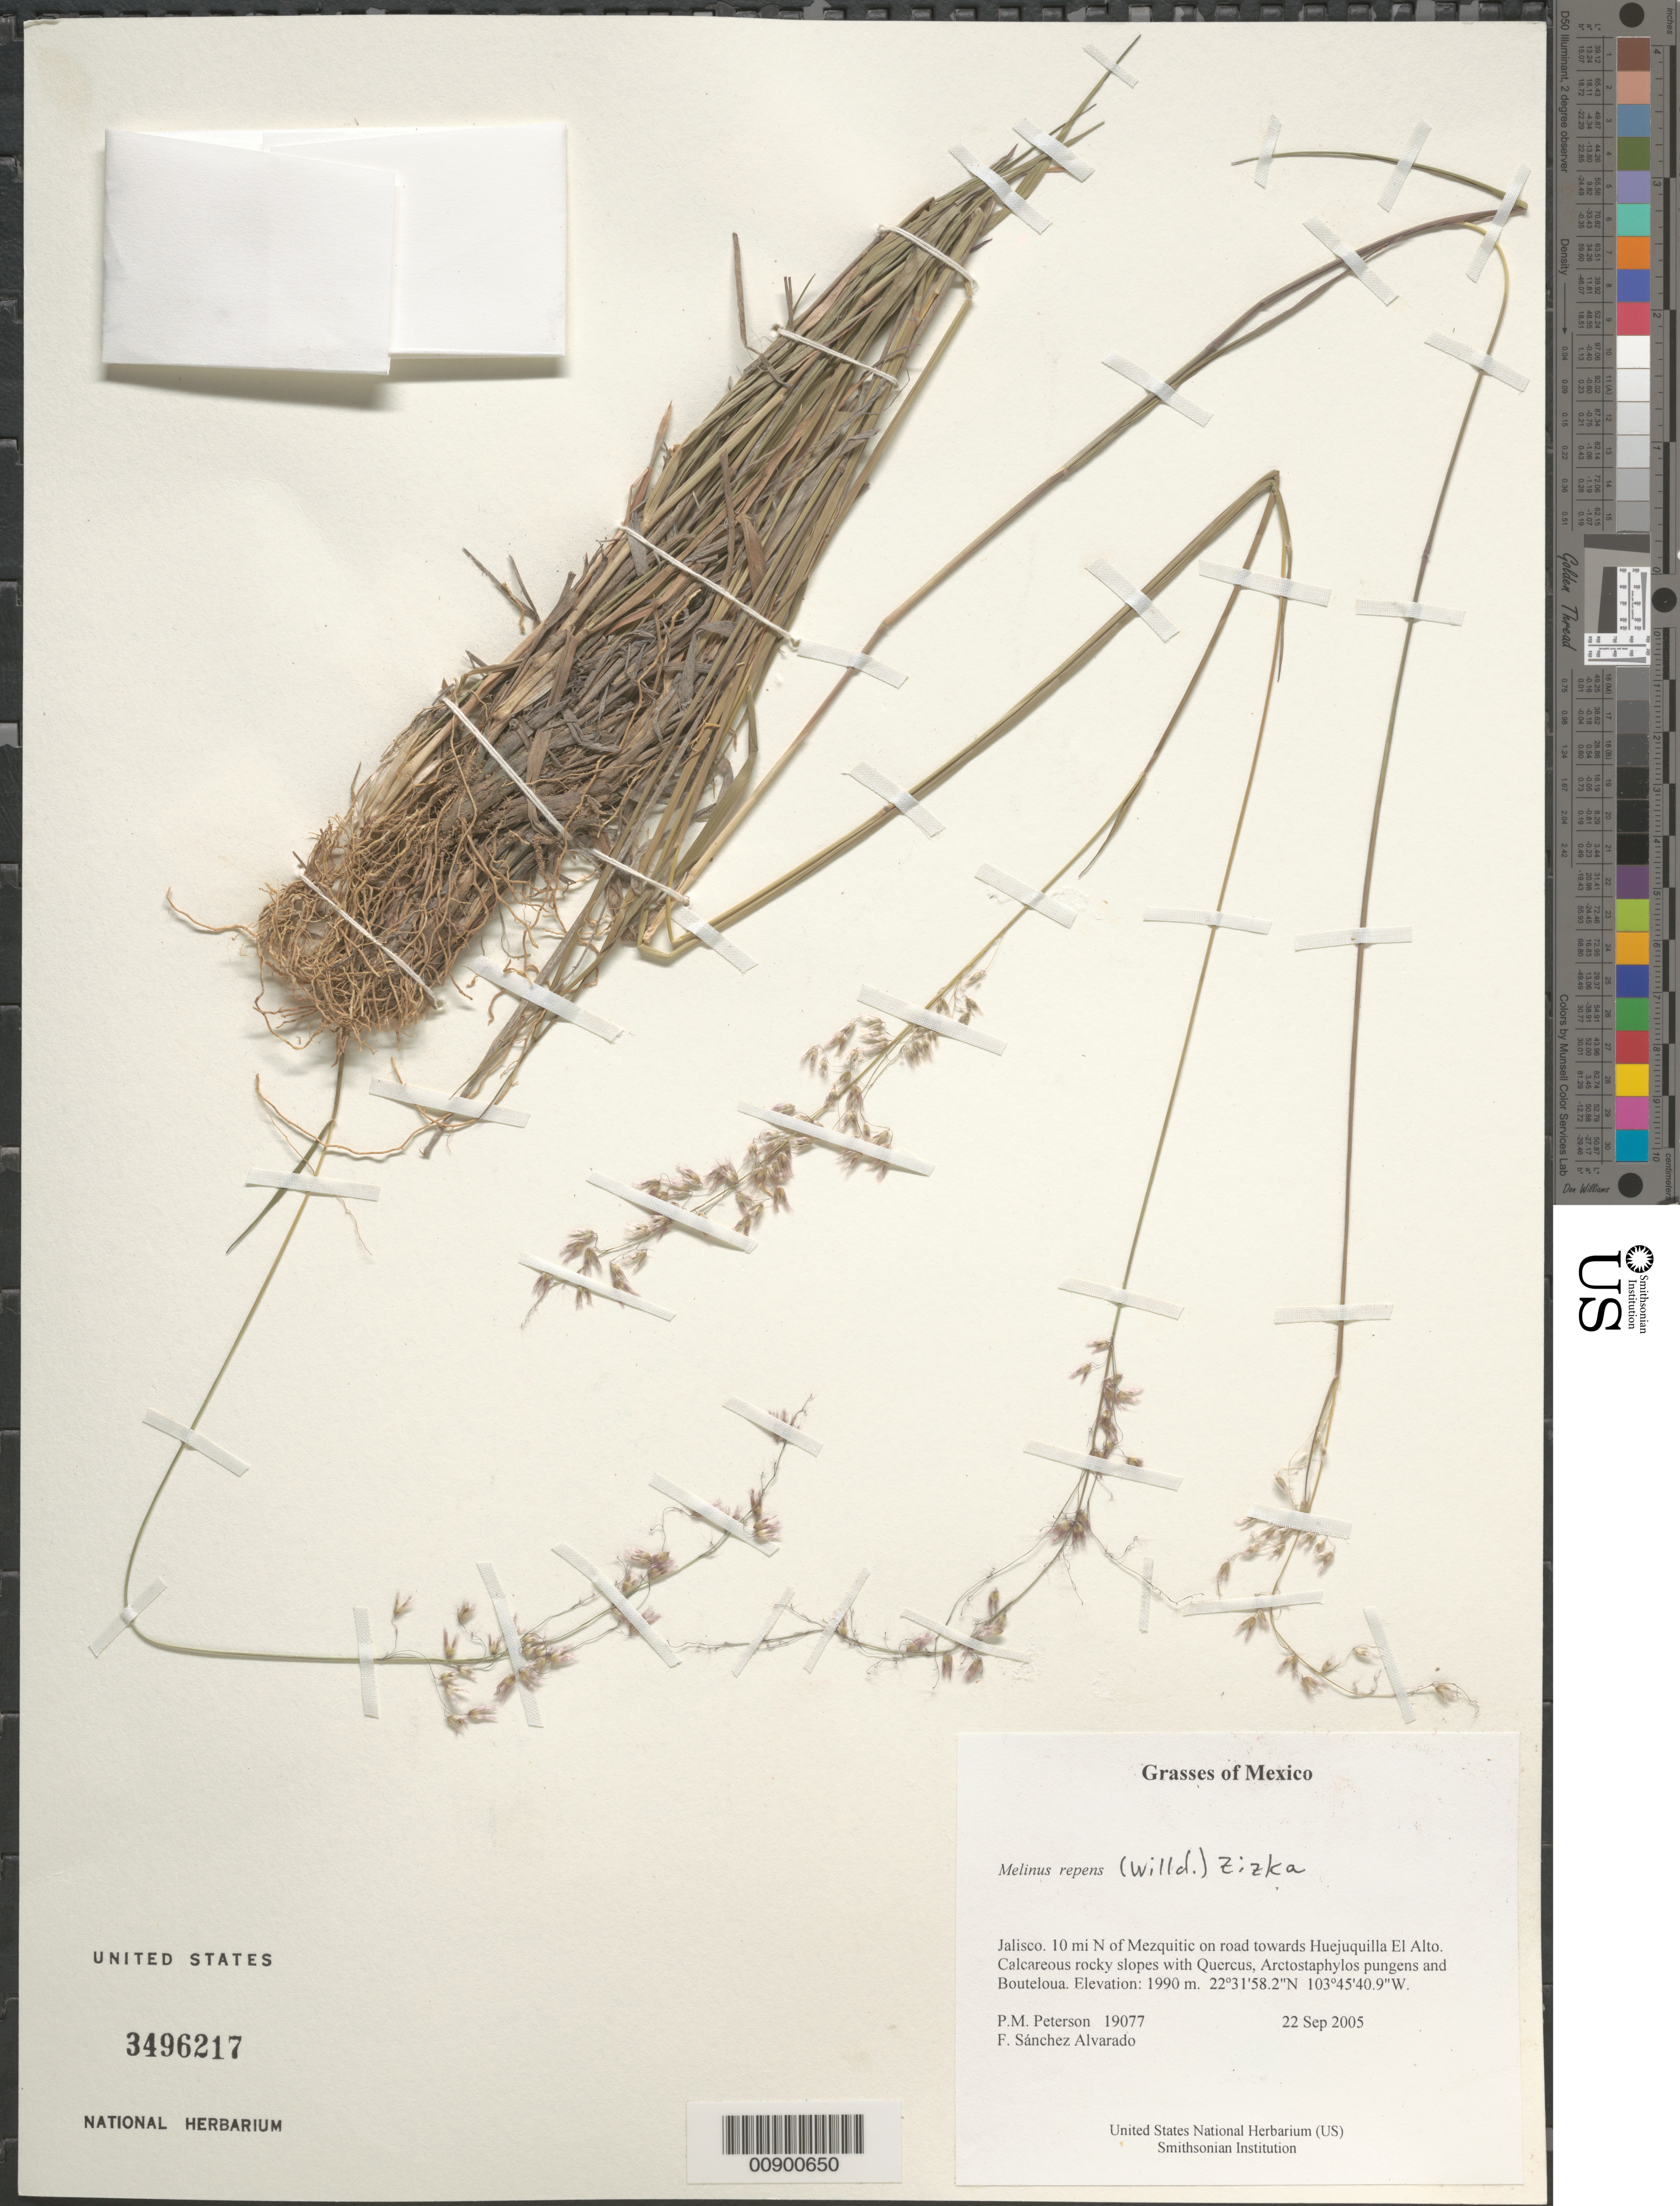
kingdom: Plantae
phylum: Tracheophyta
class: Liliopsida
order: Poales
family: Poaceae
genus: Melinis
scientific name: Melinis repens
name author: (Willd.) Zizka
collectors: P. M. Peterson & F. Sánchez Alvarado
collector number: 19077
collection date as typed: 22 Sep 2005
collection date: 2005-09-22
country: Mexico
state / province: Jalisco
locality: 10 mi N of Mezquitic on road towards Huejuquilla El Alto. Calcareous rocky slopes with Quercus, Arctostaphylos pungens and Bouteloua.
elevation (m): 1990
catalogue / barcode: US 3496217